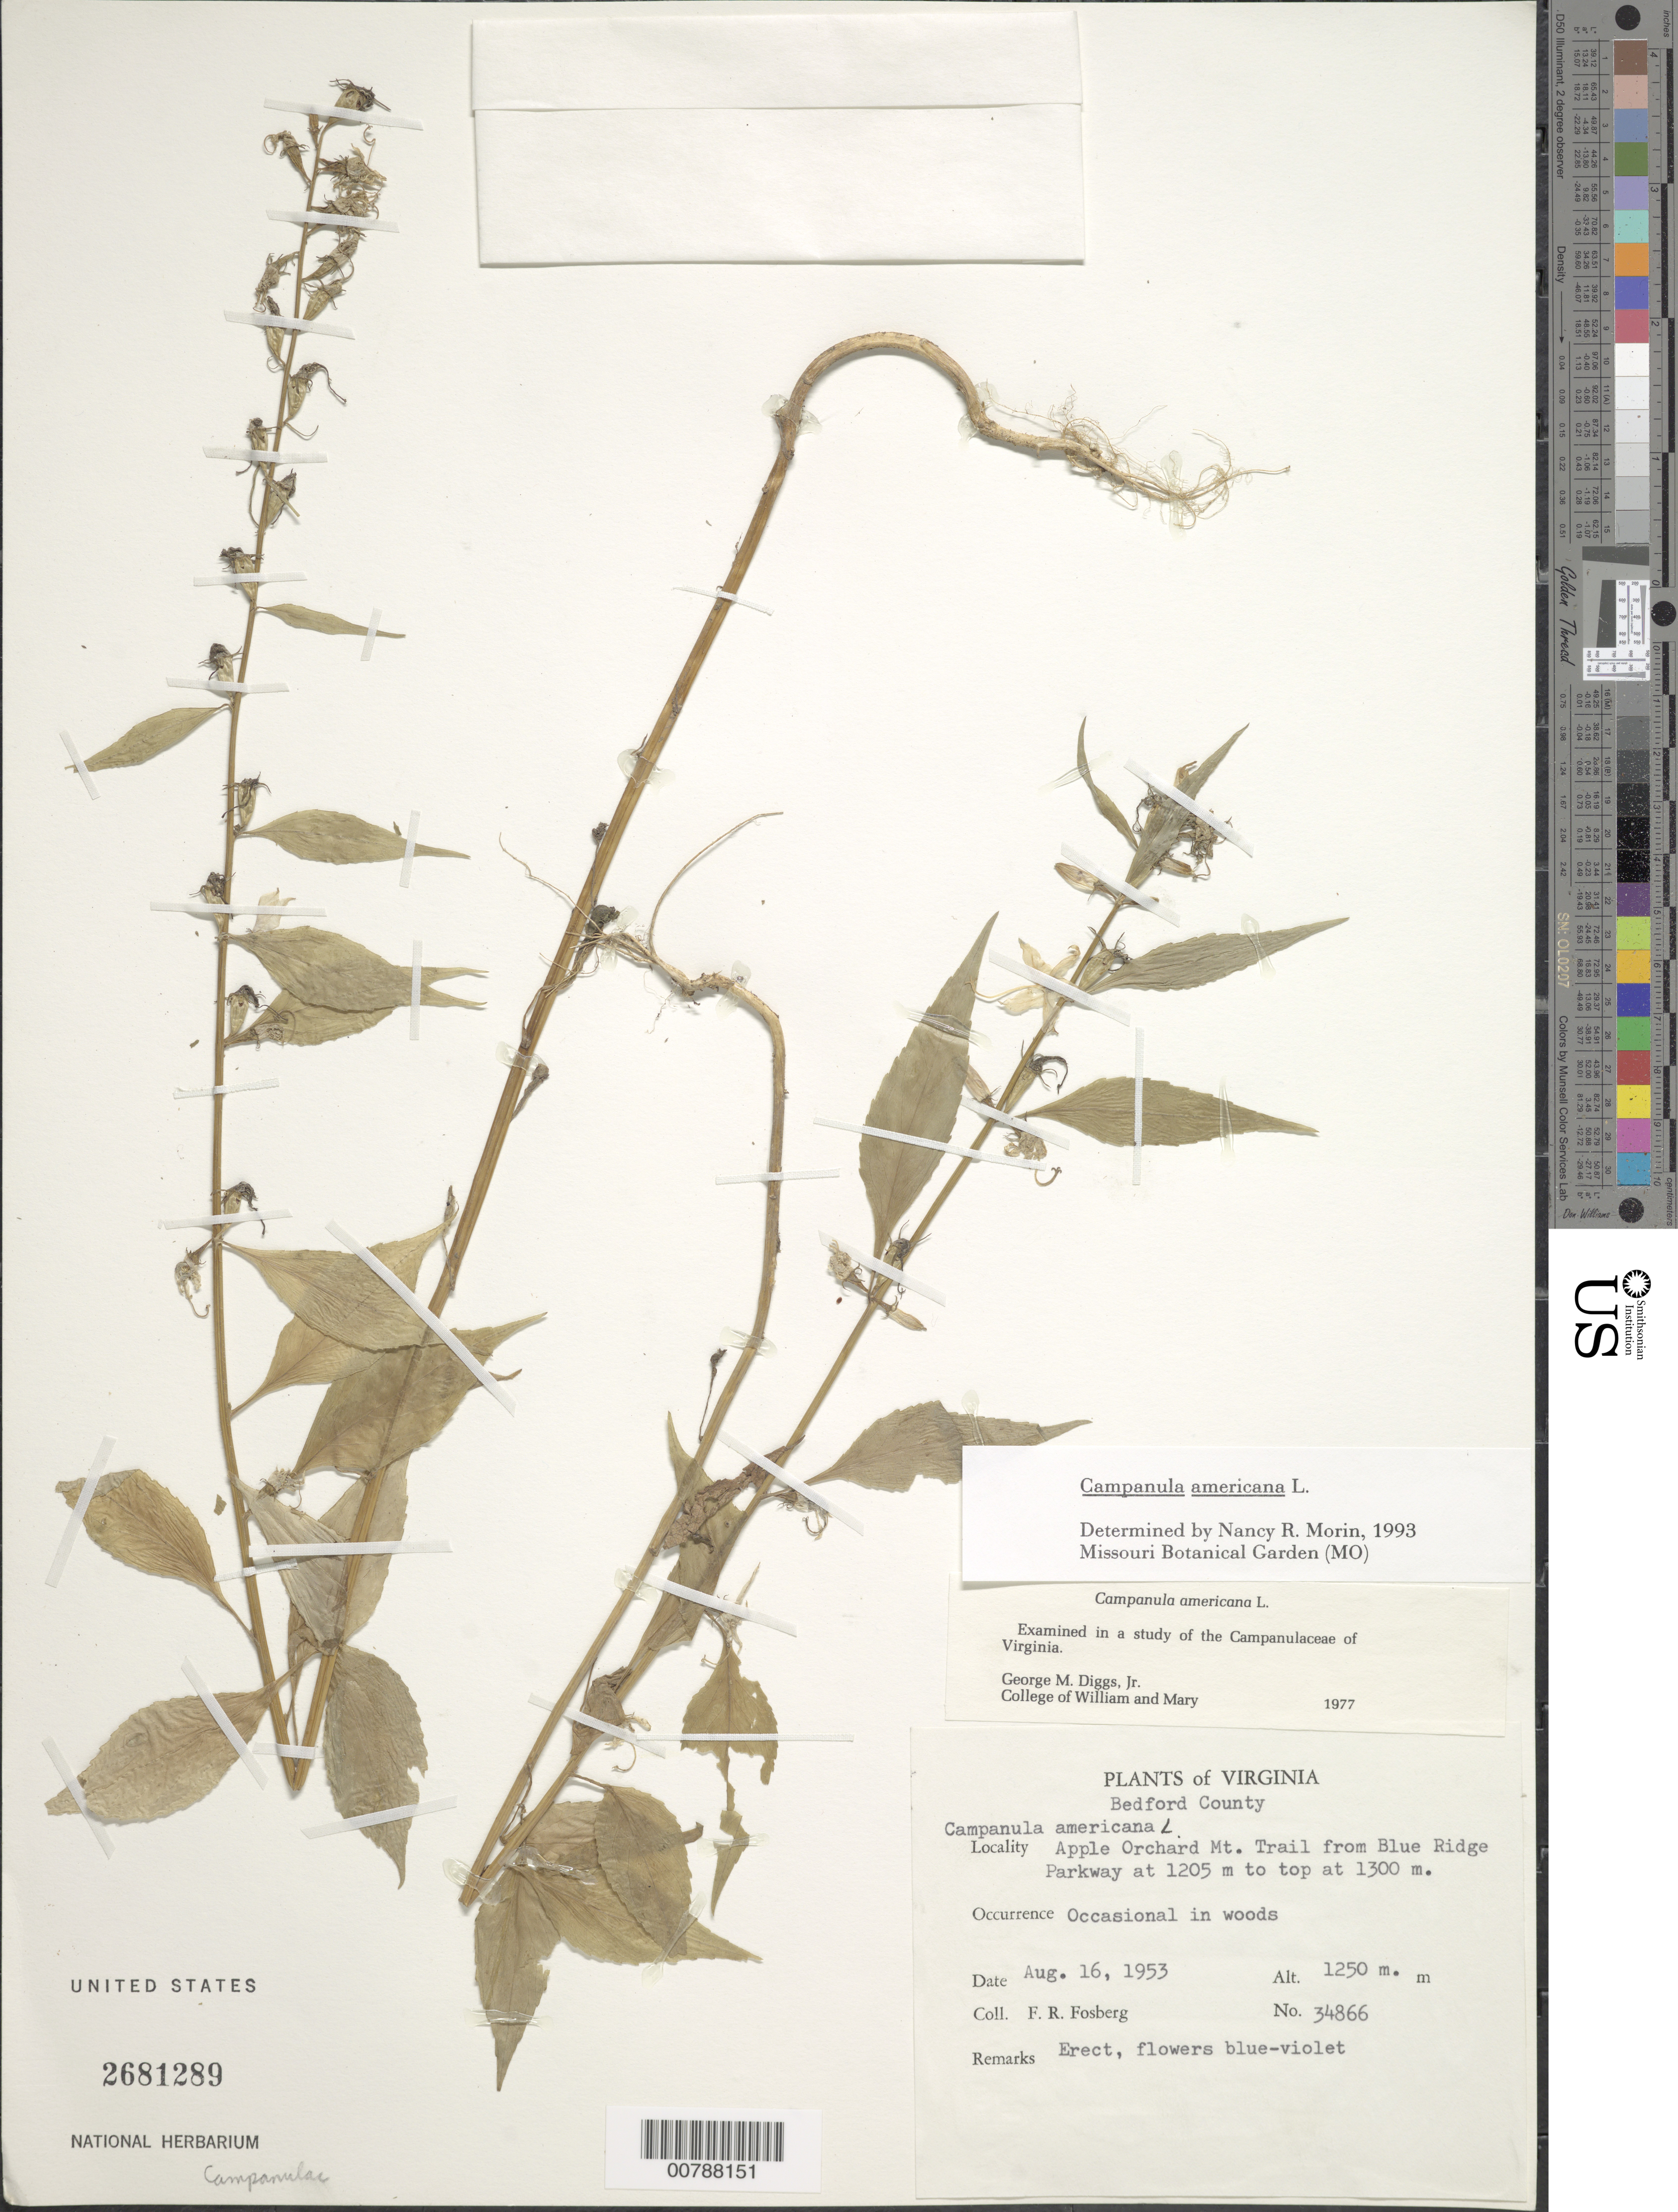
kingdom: Plantae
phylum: Tracheophyta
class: Magnoliopsida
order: Asterales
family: Campanulaceae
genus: Campanula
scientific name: Campanula americana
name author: L.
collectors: F. R. Fosberg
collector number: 34866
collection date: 1953-08-16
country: United States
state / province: Virginia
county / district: Bedford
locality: Bedford County, Apple Orchard Mt. Trail from Blue Ridge Parkway at 1205 m to top at 1300 m.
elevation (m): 1250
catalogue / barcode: US 2681289